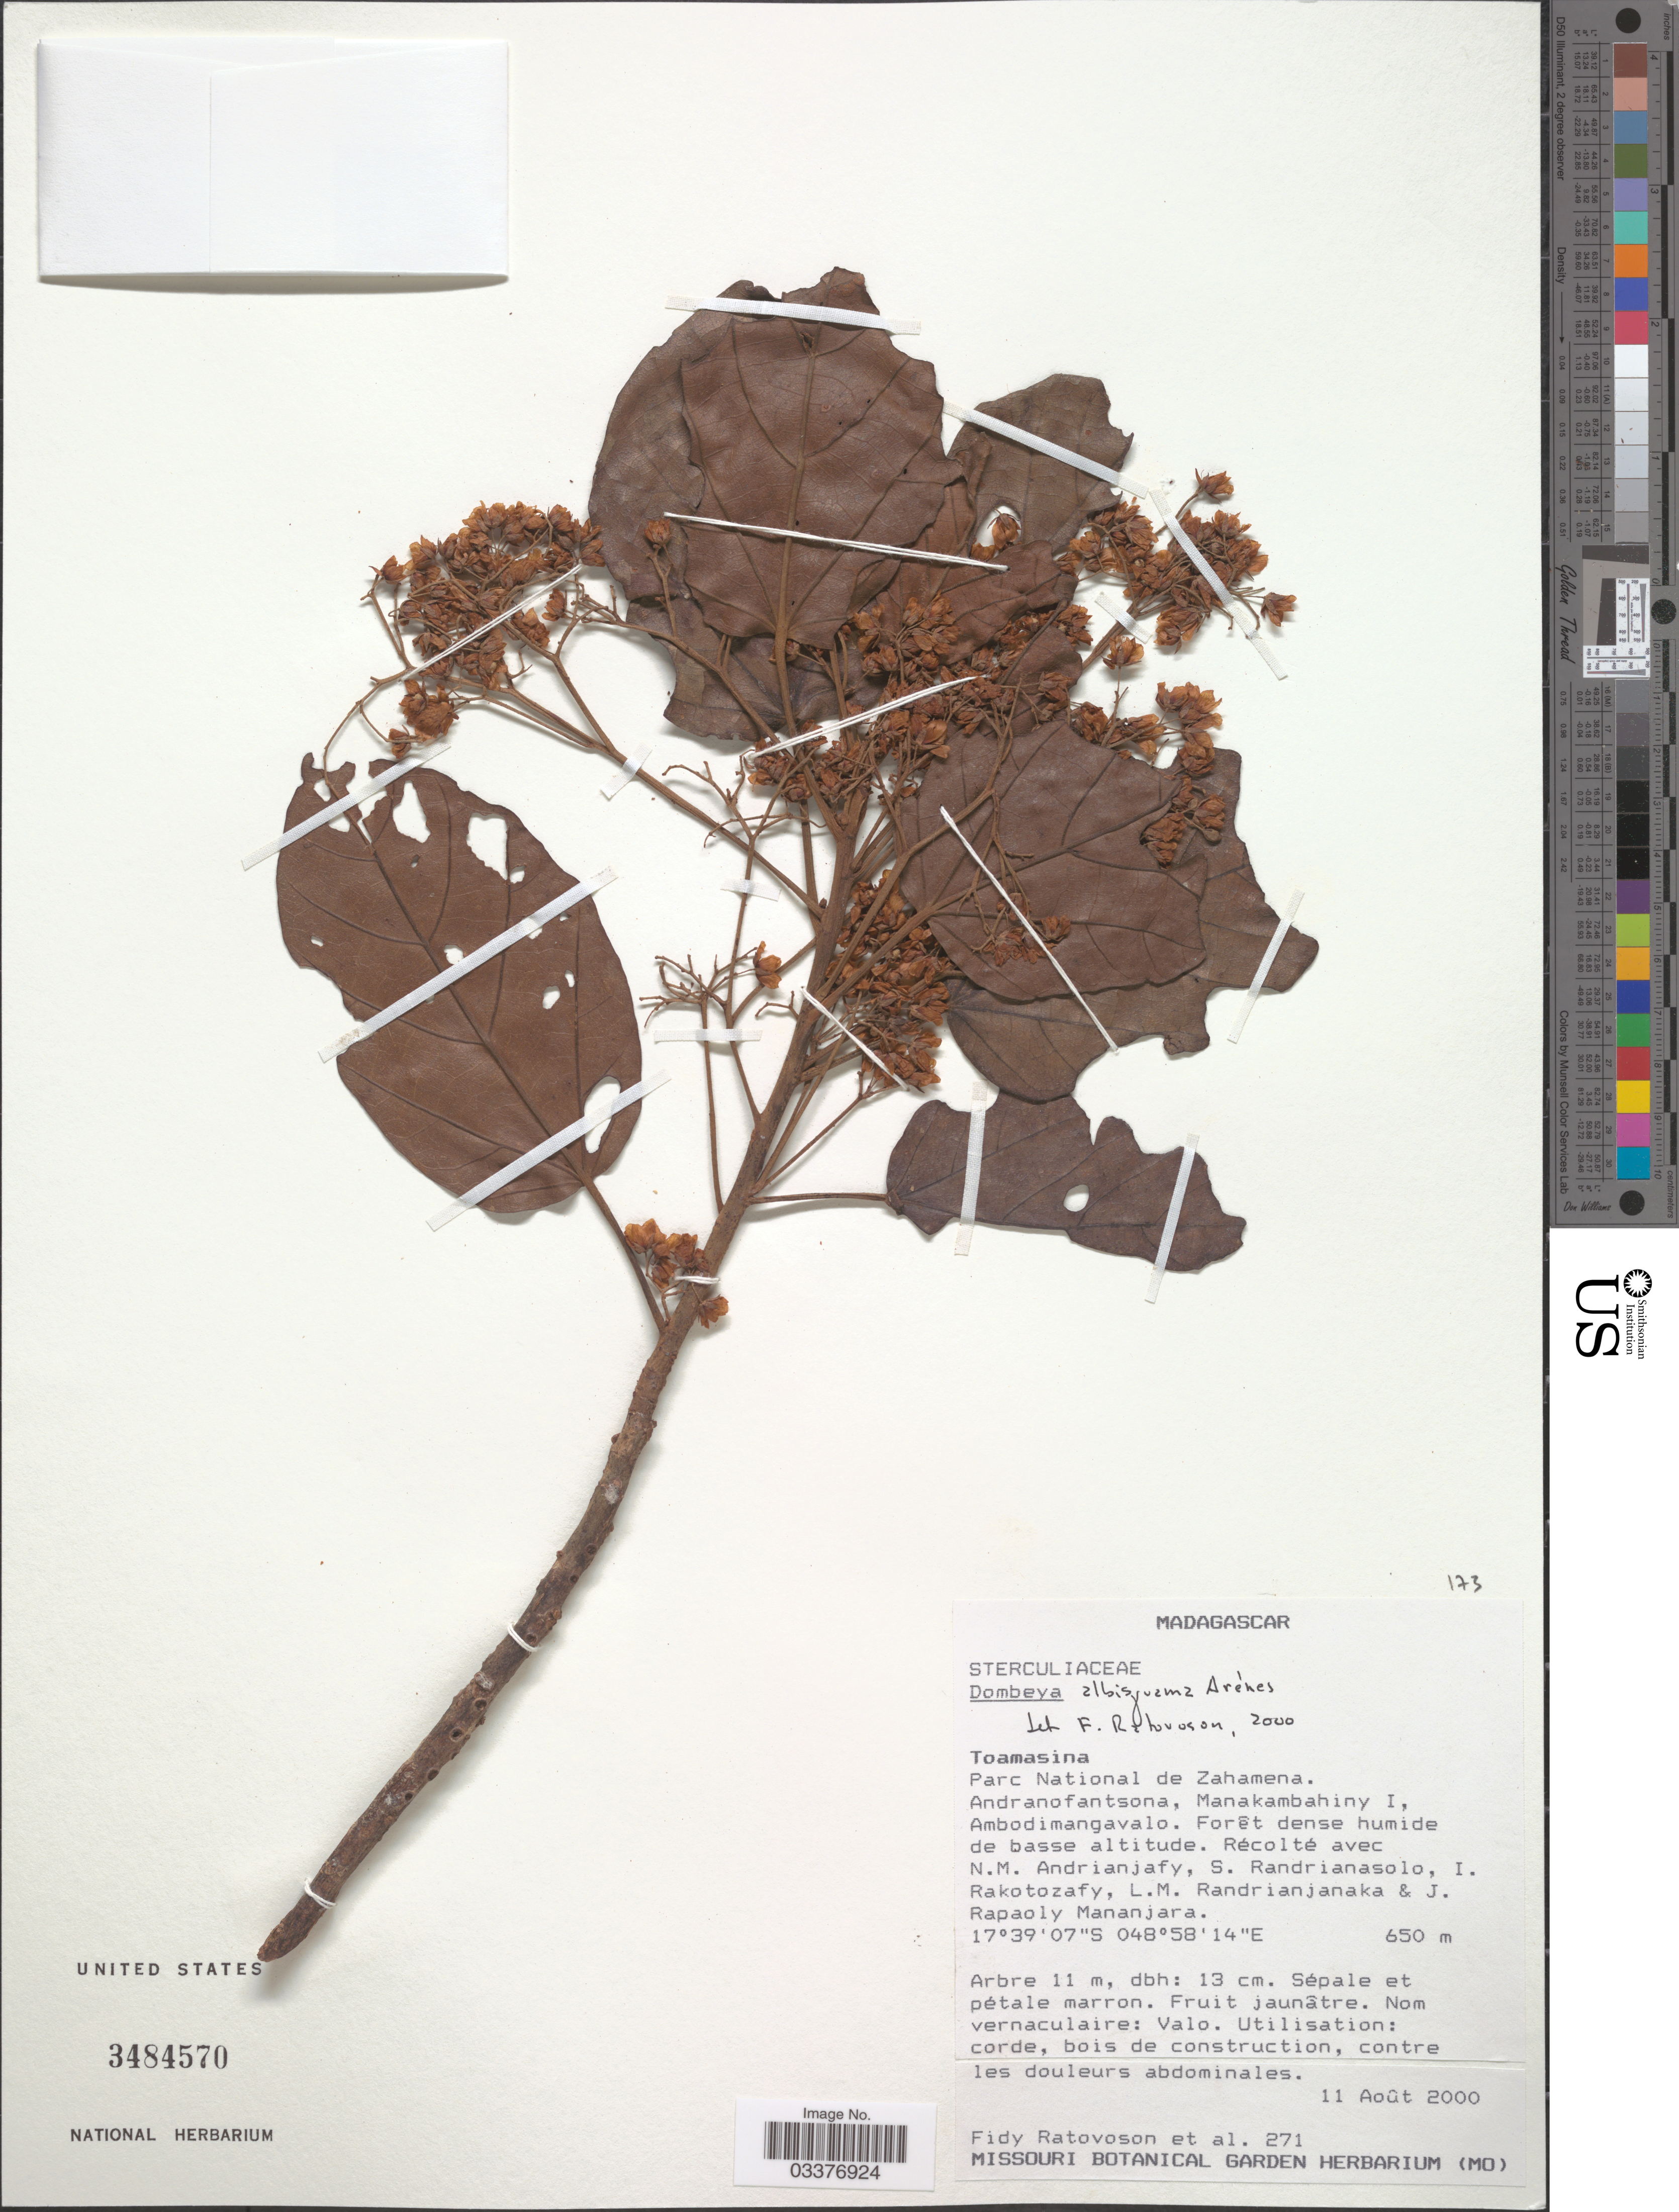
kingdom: Plantae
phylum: Tracheophyta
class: Magnoliopsida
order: Malvales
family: Malvaceae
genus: Dombeya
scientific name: Dombeya albisquama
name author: Arènes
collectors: F. Ratovoson, N. M. Andrianjafy, S. Randrianasolo, I. Rakotozafy & et al.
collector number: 271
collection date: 2000-08-11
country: Madagascar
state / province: Analanjirofo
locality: Parc National de Zahamena. Andranofantsona, Manakambahiny I, Ambodimangavalo.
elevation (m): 650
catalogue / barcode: US 3484570